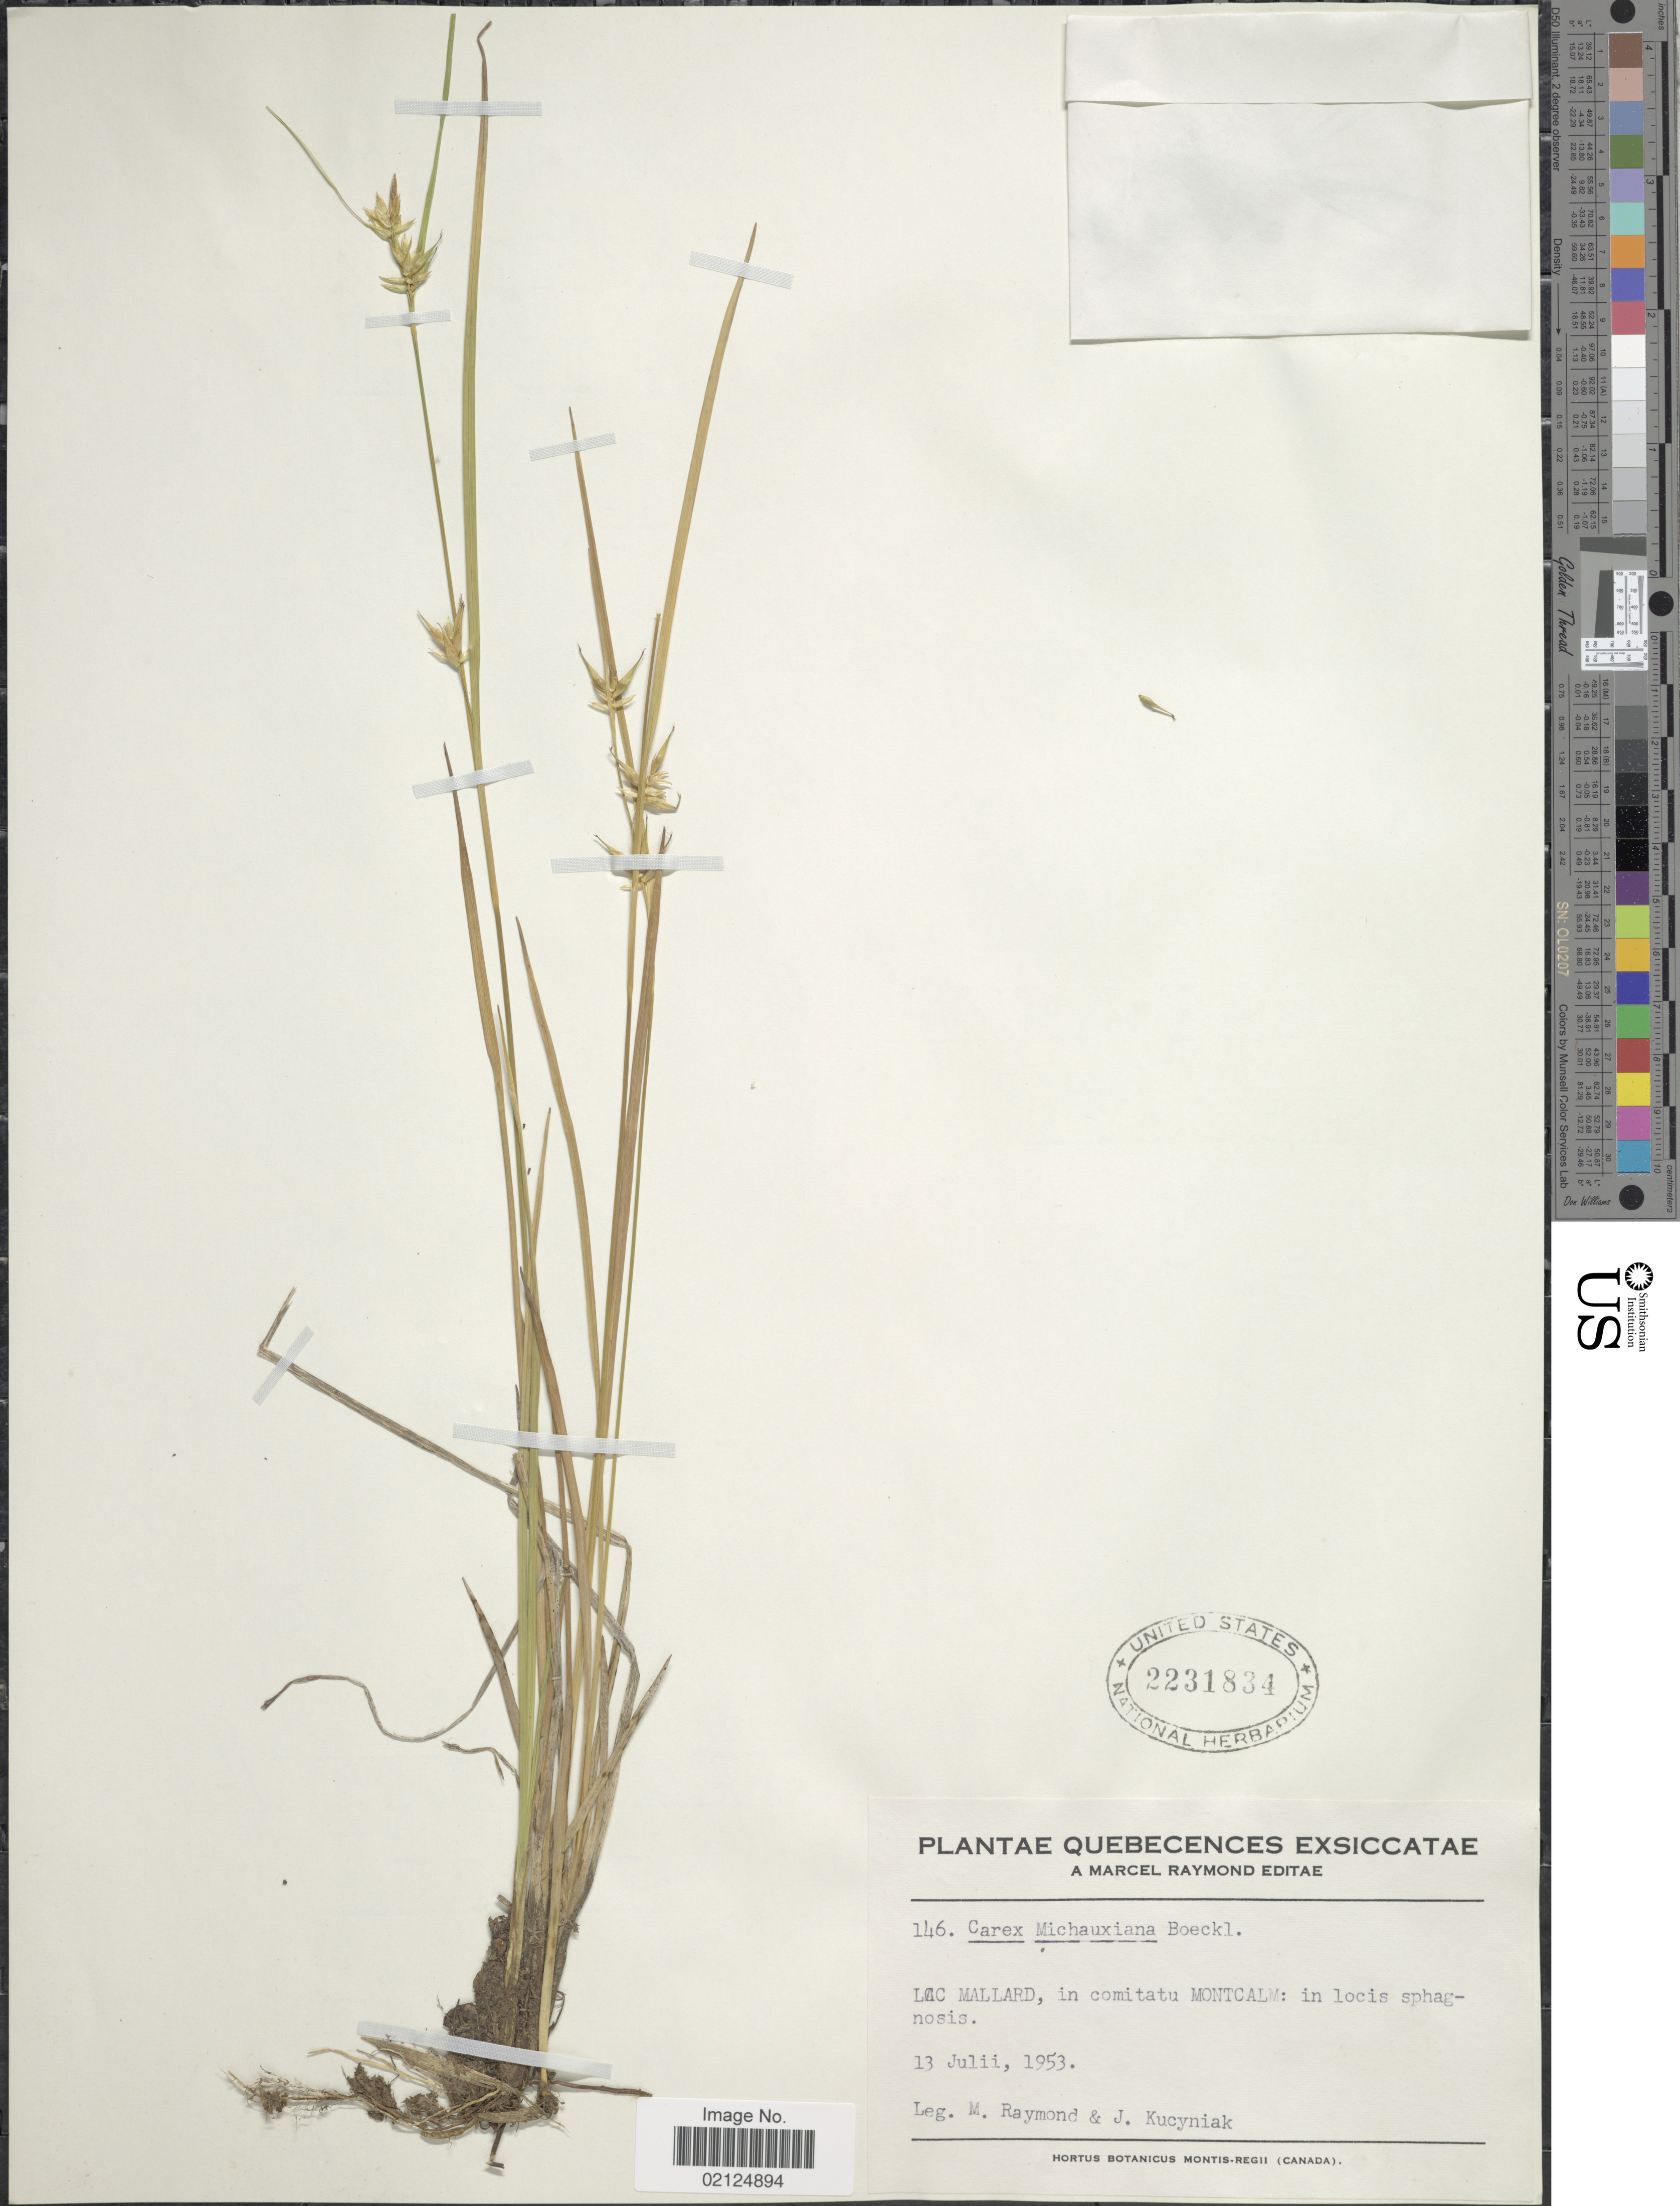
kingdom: Plantae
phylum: Tracheophyta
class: Liliopsida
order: Poales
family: Cyperaceae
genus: Carex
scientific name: Carex michauxiana subsp. michauxiana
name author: Boeckeler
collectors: M. Raymond & J. Kucyniak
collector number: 146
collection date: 1953-07-13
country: Canada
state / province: Quebec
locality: Lac Mallard, in comitatu Montcalm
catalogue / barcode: US 2231834